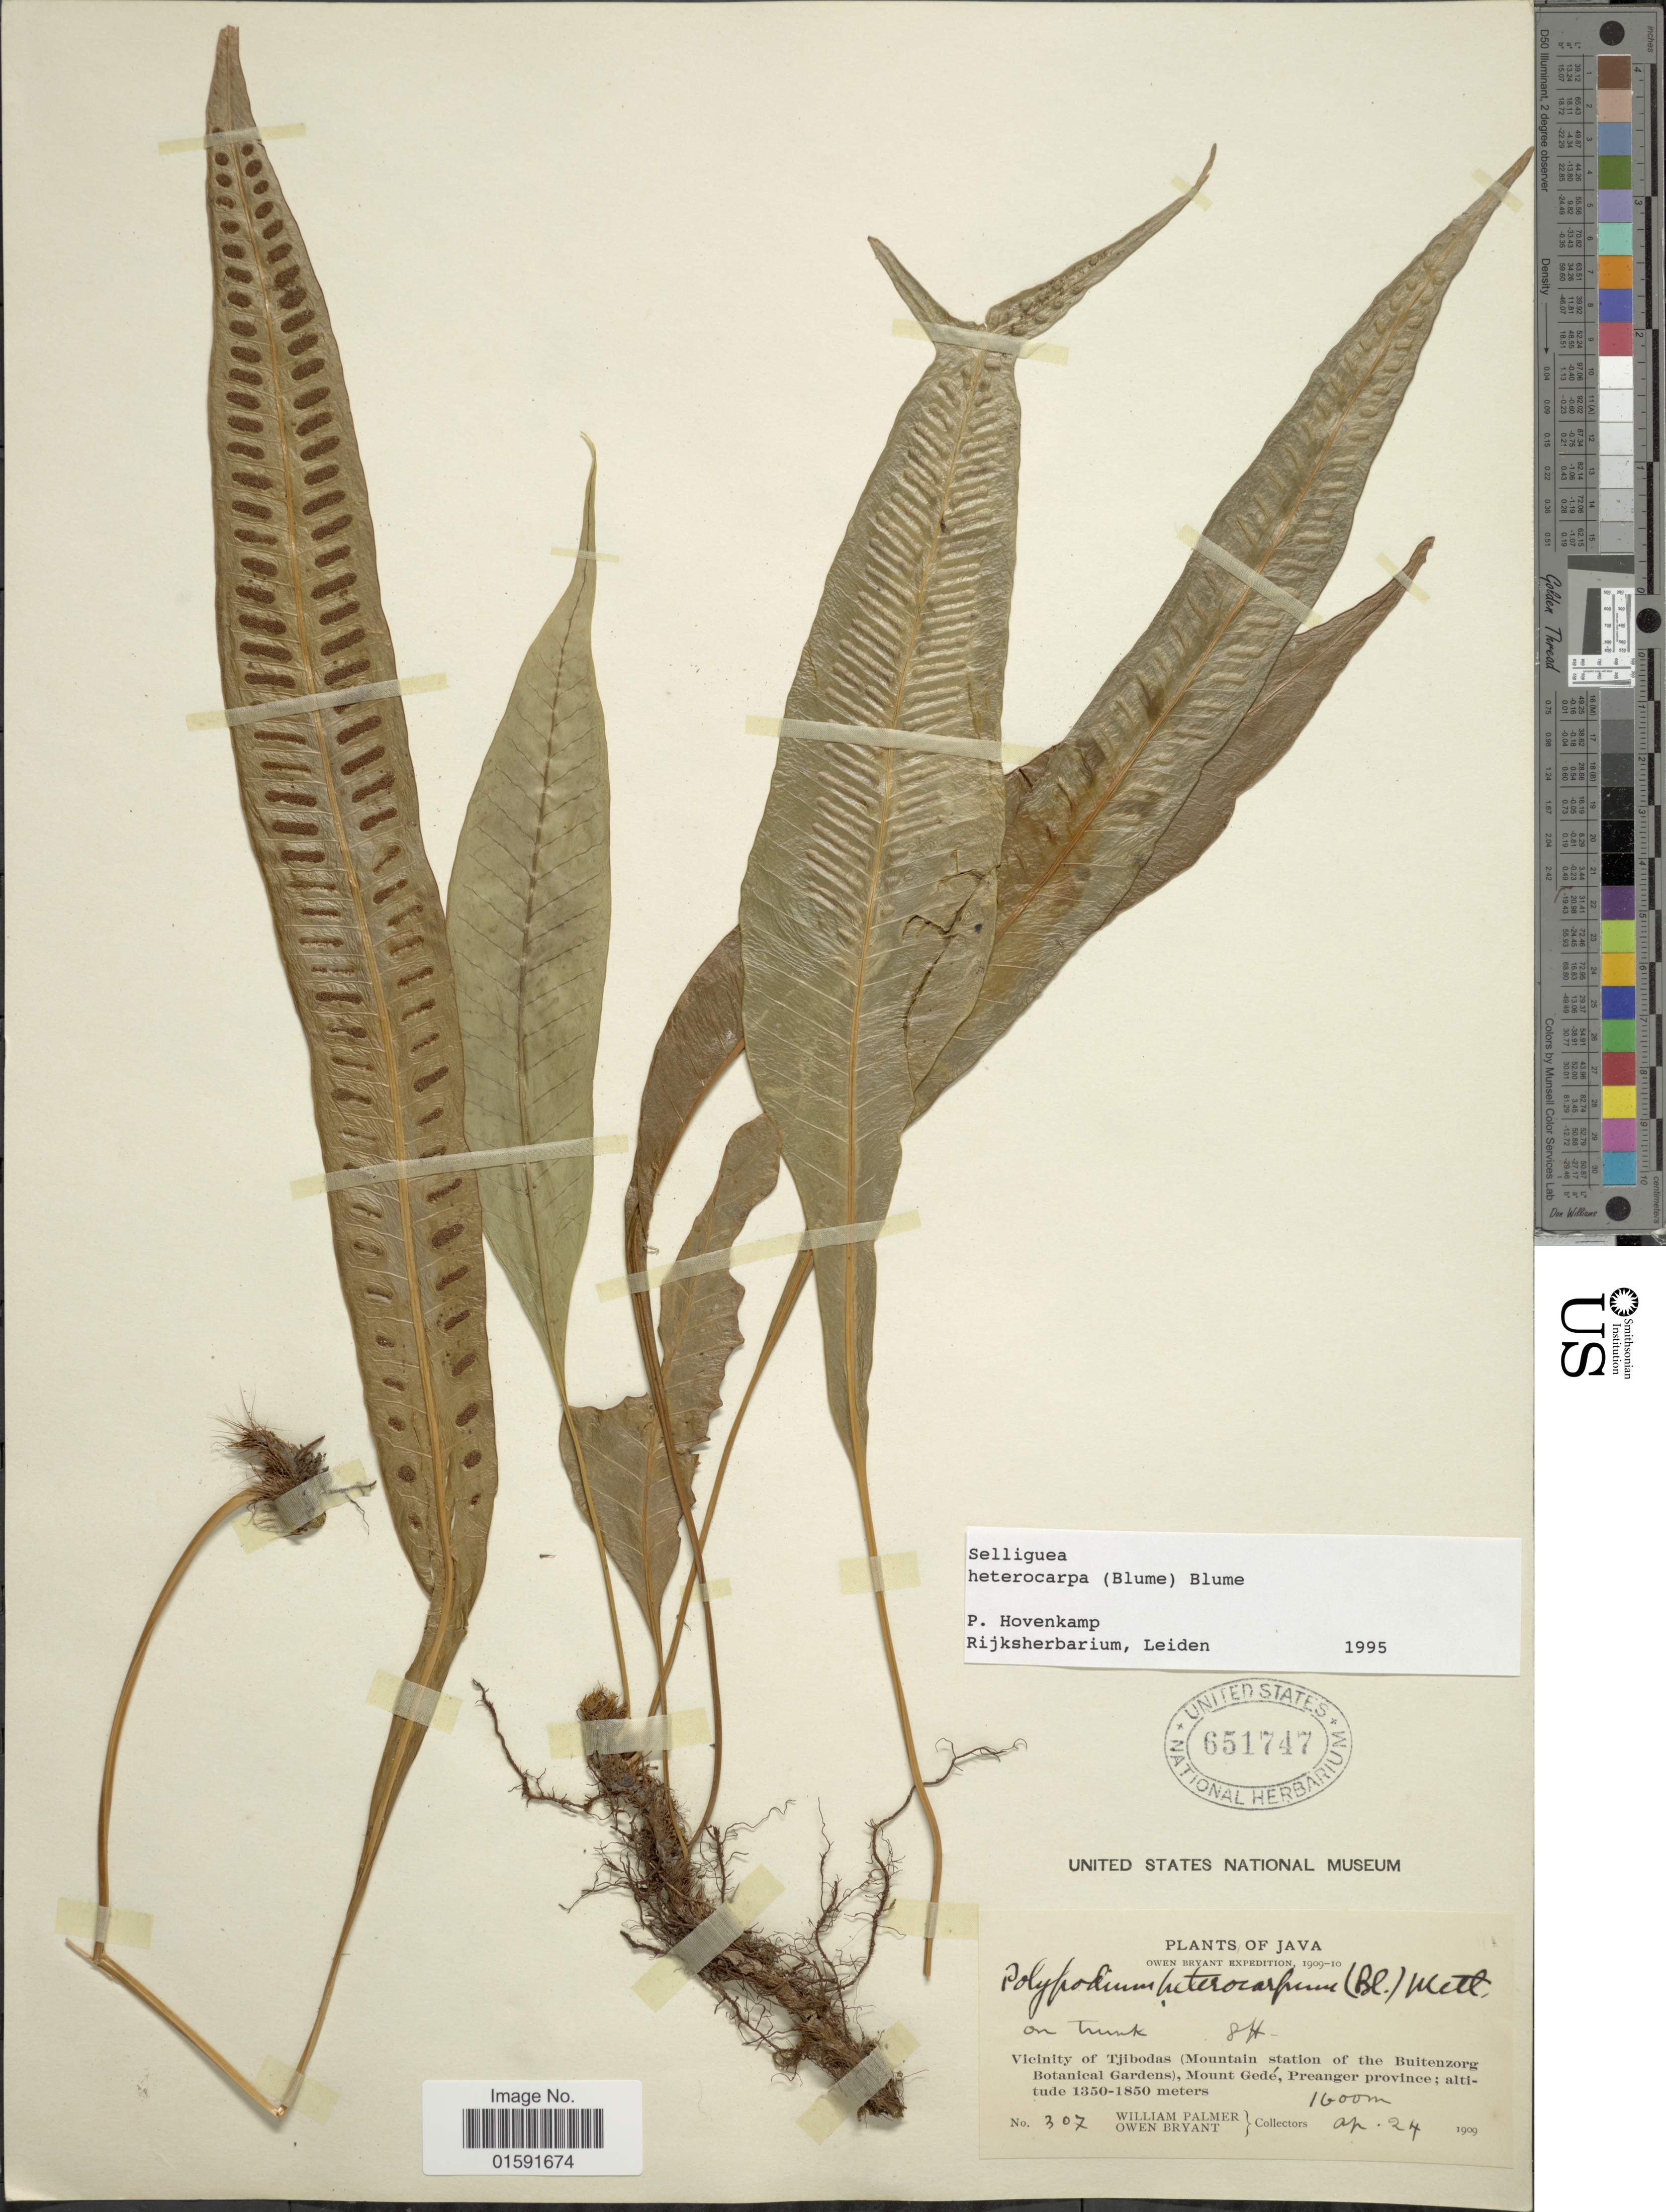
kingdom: Plantae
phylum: Tracheophyta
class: Polypodiopsida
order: Polypodiales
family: Polypodiaceae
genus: Selliguea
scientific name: Selliguea heterocarpa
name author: (Blume) Blume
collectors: W. Palmer & O. Bryant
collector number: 307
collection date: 1909-04-24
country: Indonesia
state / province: Java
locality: Vicinity of Tjibodas (Mountain Station of the Buitenzorg Botanical Gardens), Mount Gedé, Preanger Province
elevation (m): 1600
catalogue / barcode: US 651747